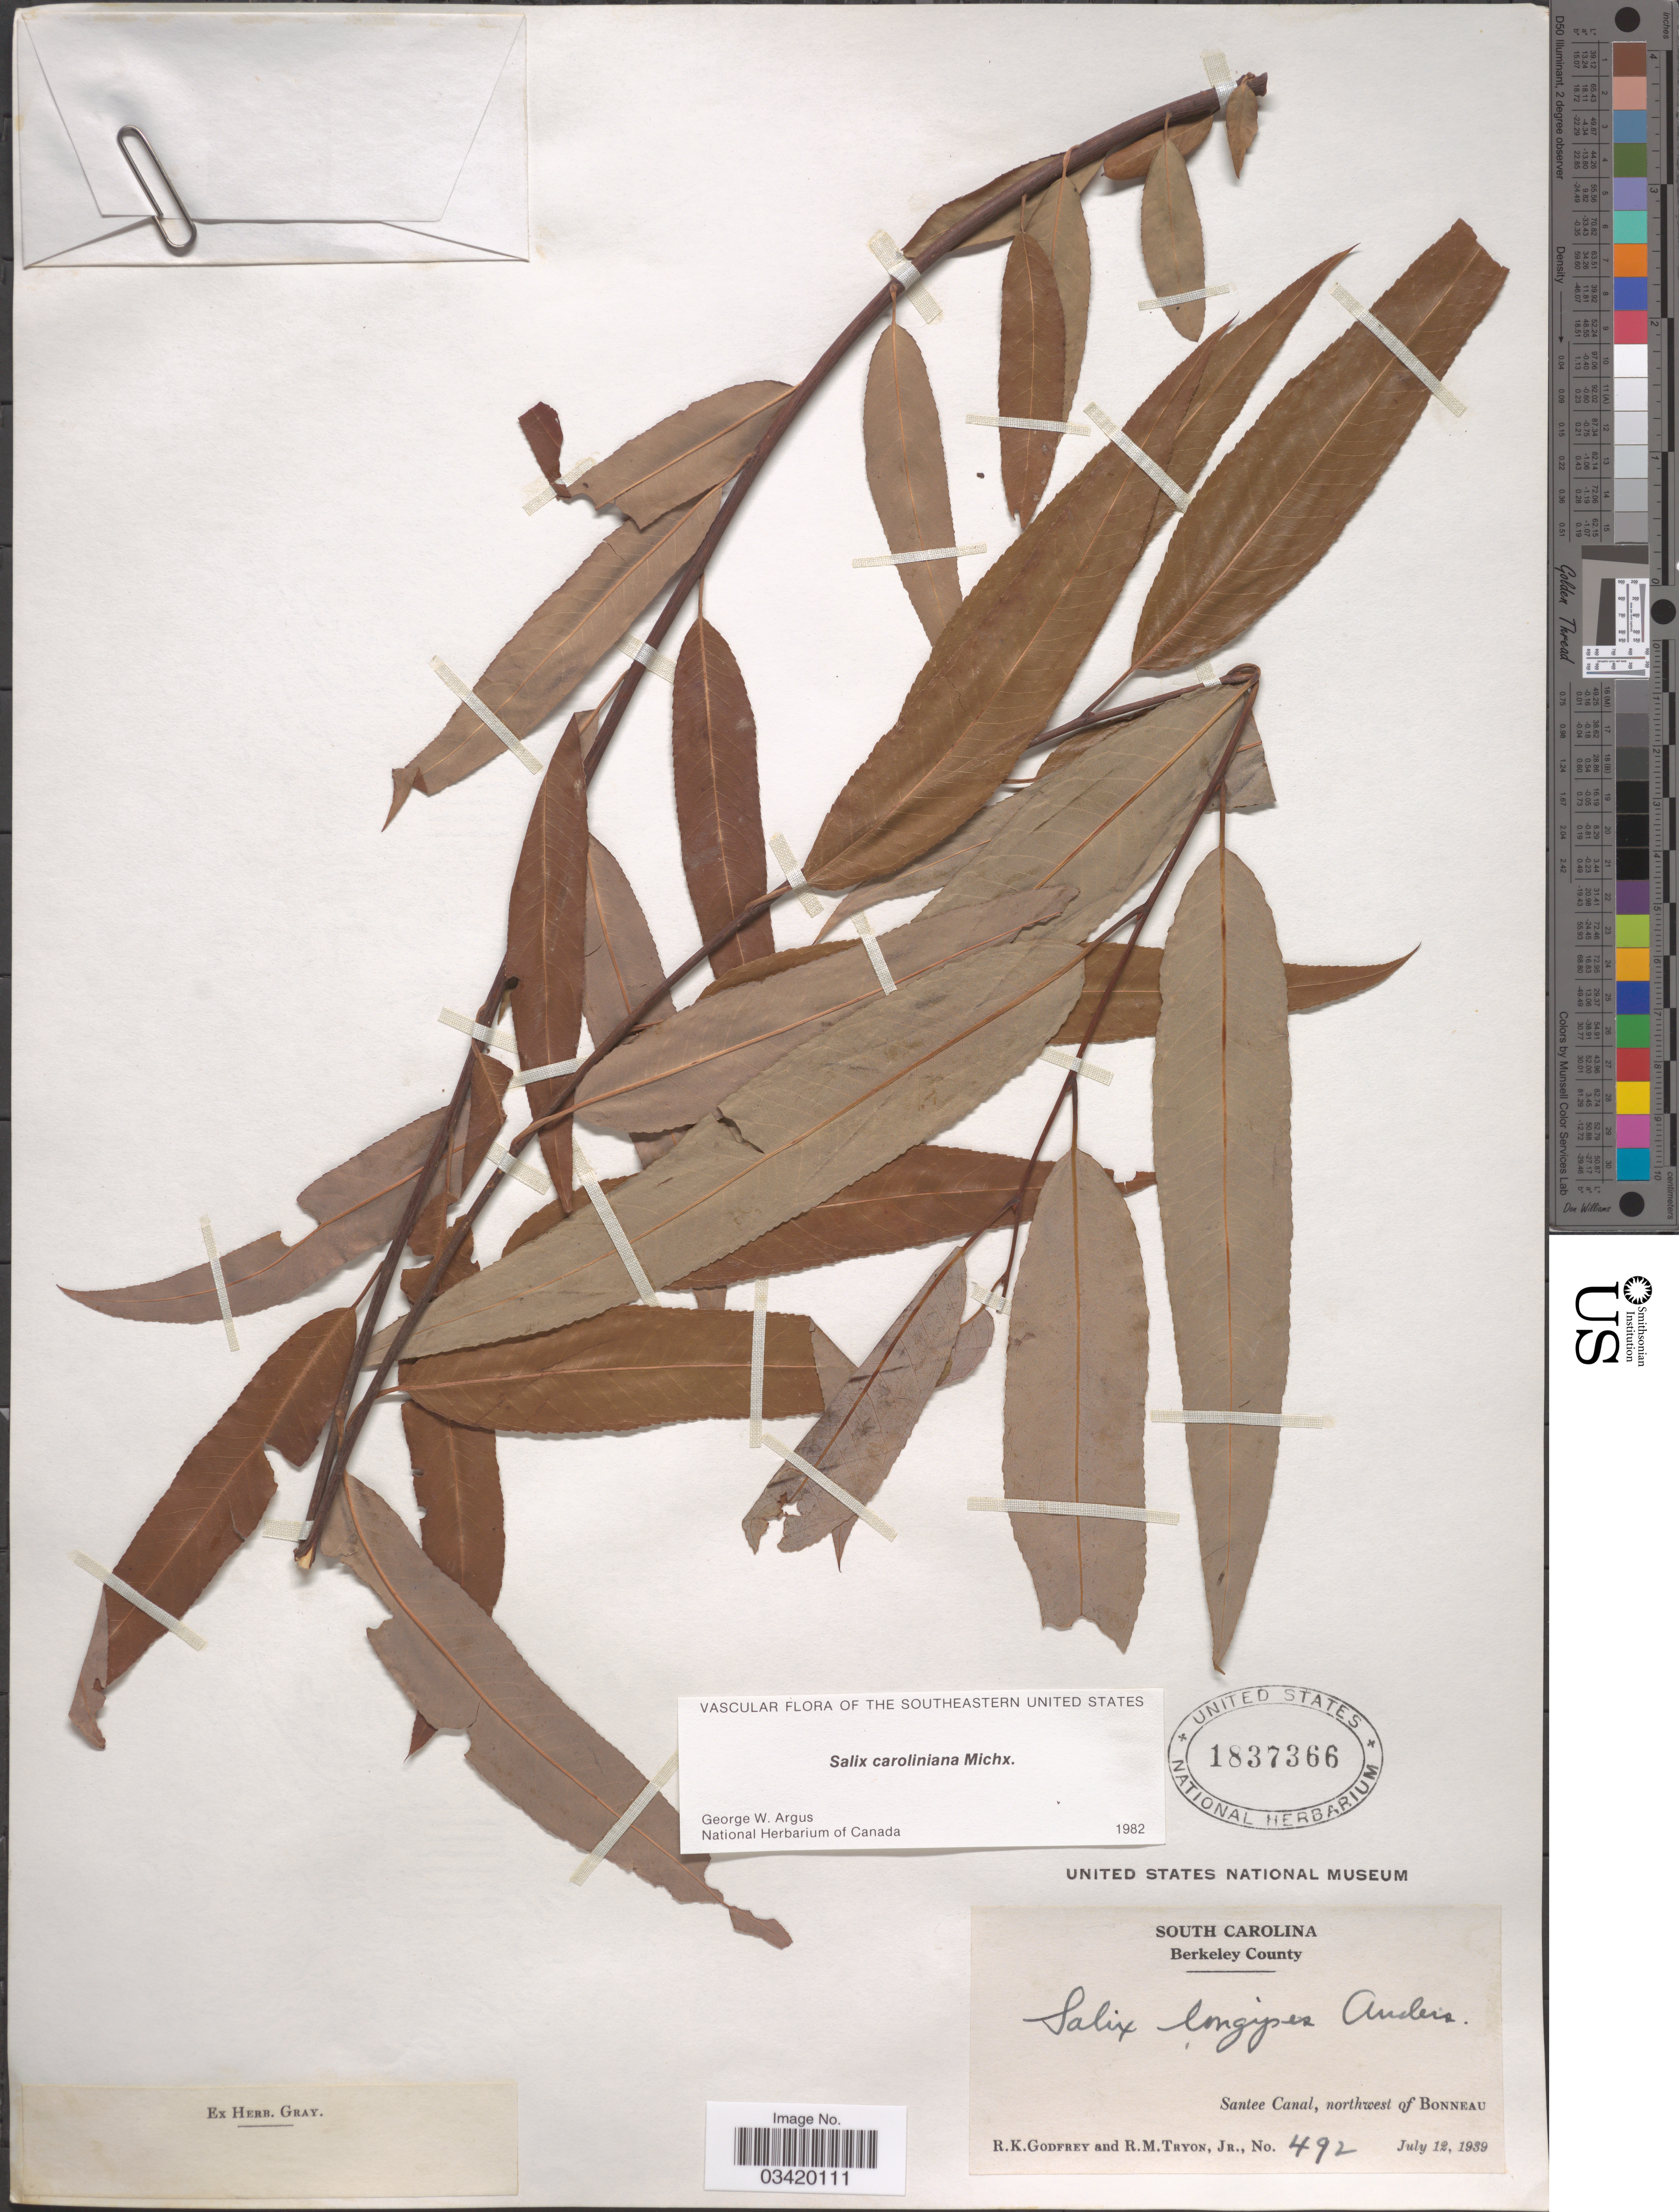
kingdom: Plantae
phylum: Tracheophyta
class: Magnoliopsida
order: Malpighiales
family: Salicaceae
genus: Salix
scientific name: Salix caroliniana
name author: Michx.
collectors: R. K. Godfrey & R. Tryon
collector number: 492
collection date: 1939-07-12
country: United States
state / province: South Carolina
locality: Berkeley County. Santee Canal, northwest of Bonneau.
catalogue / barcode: US 1837366